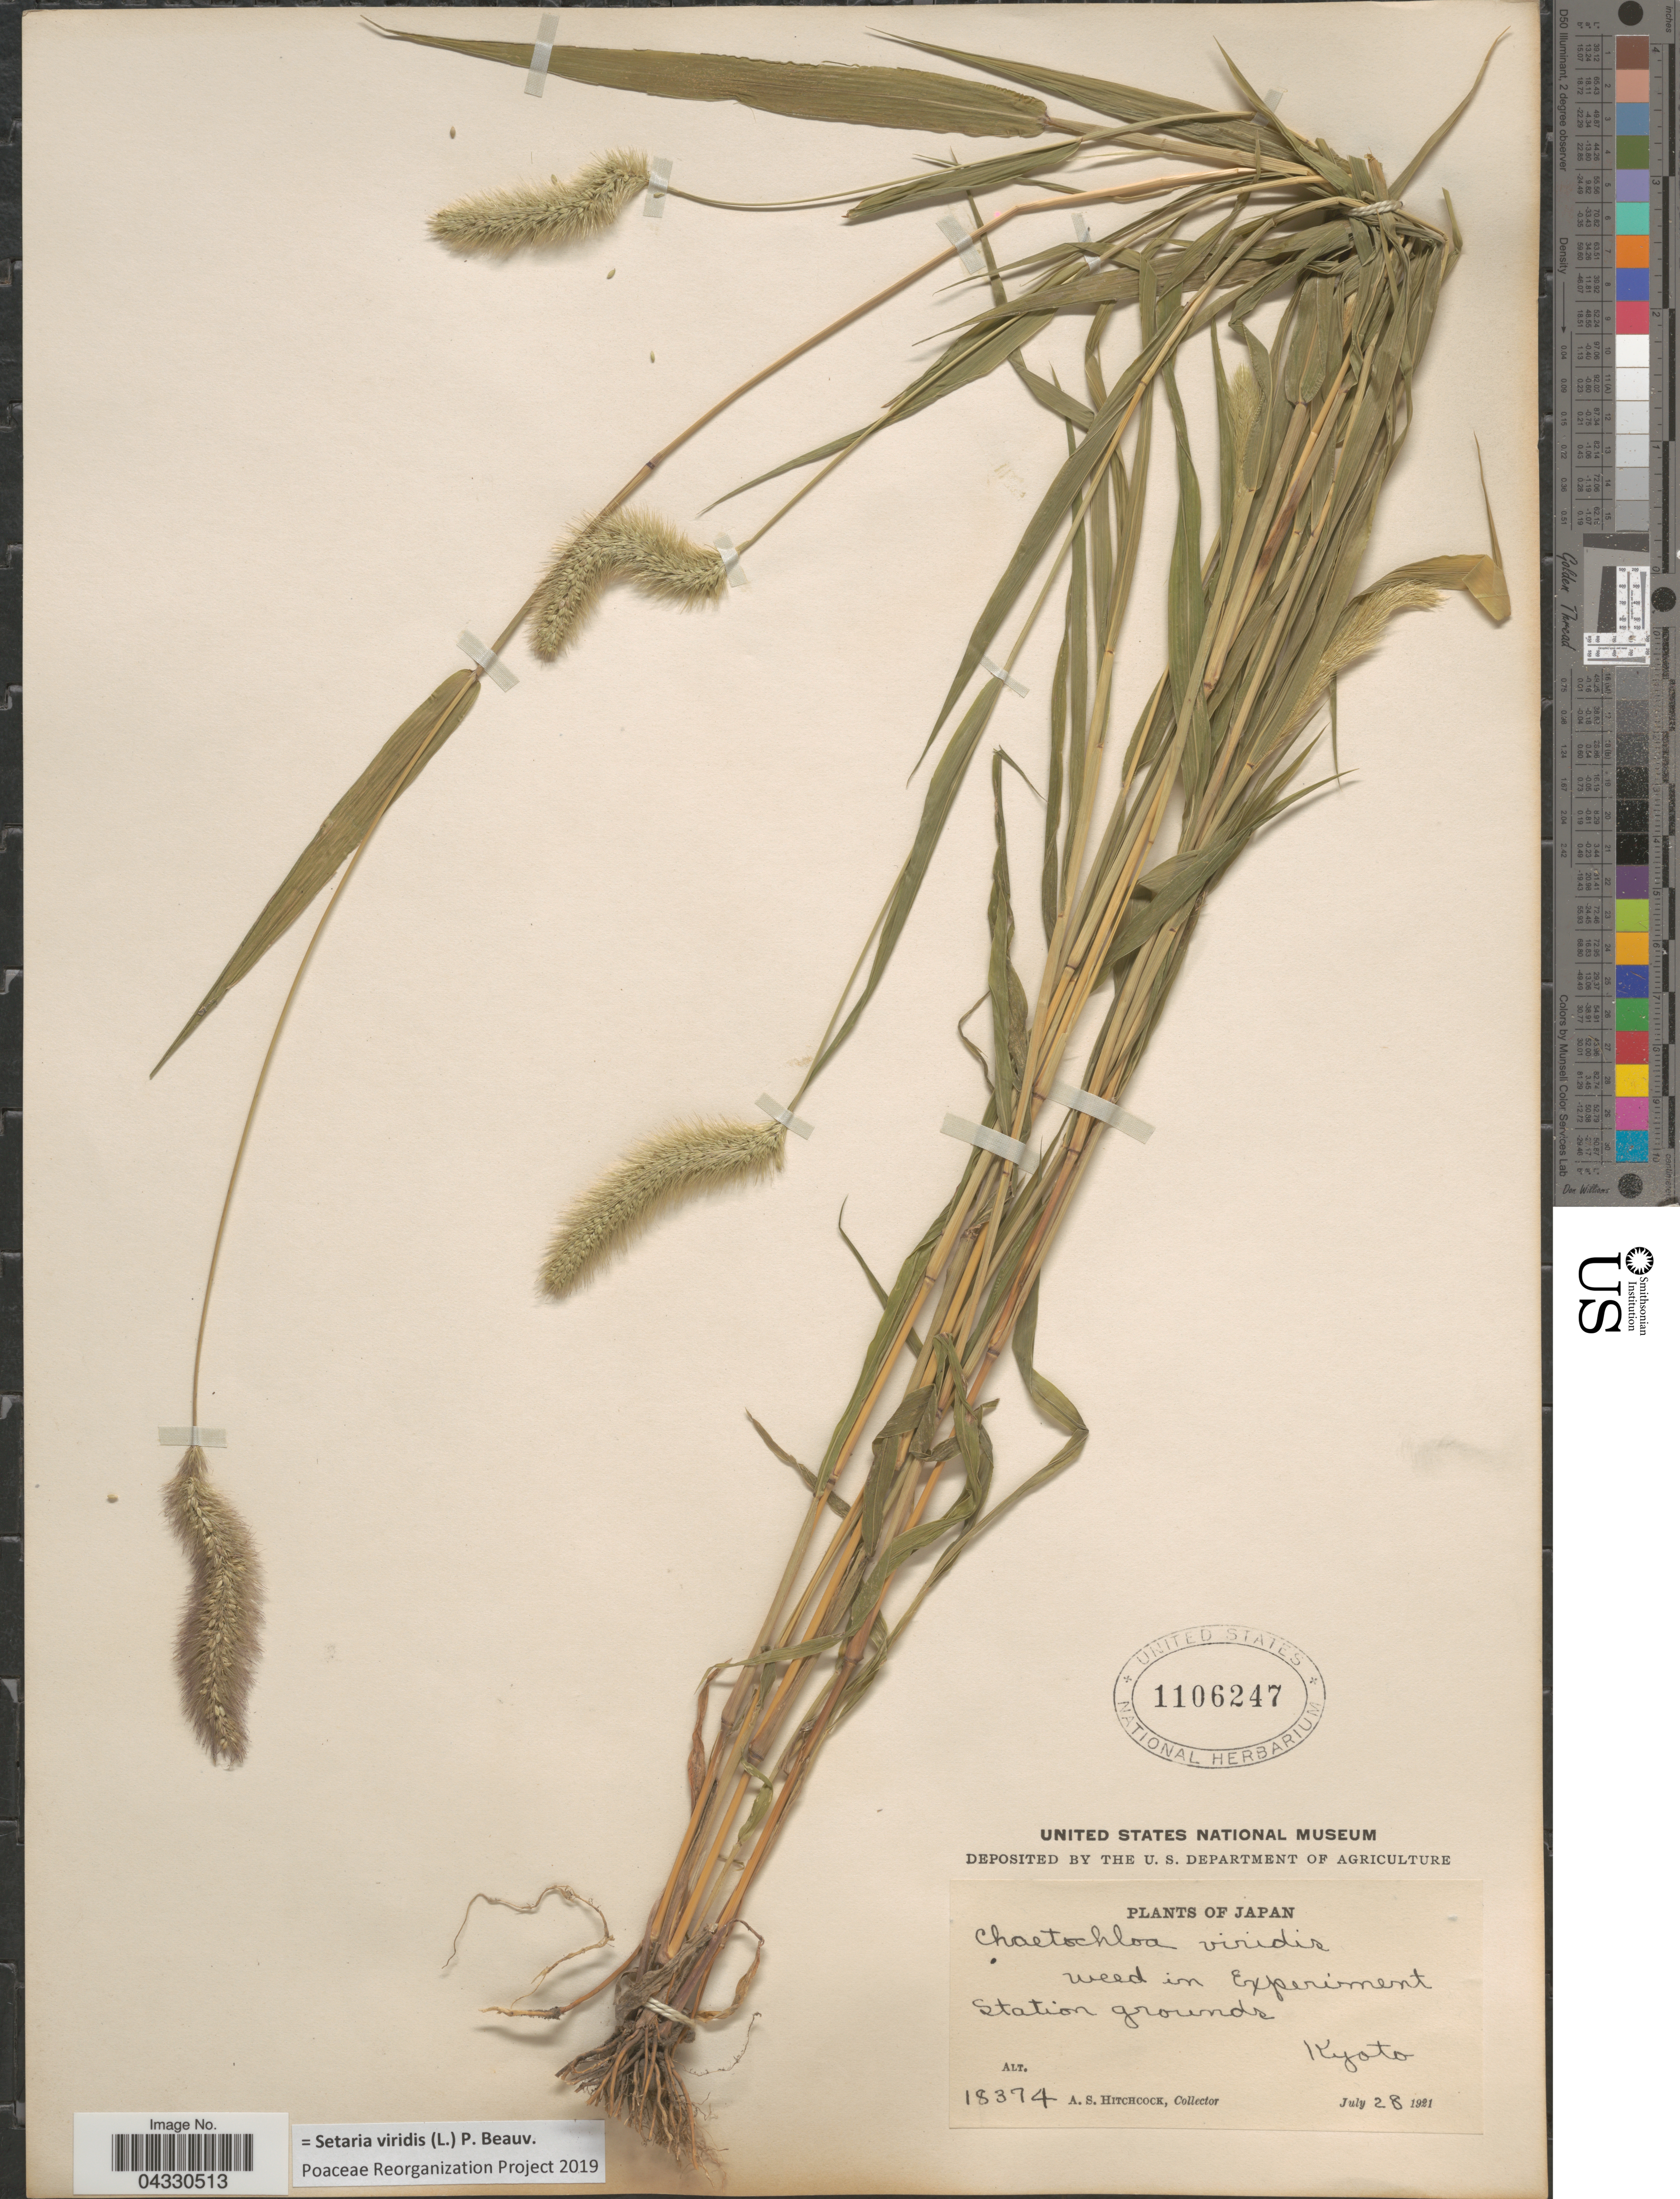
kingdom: Plantae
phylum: Tracheophyta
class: Liliopsida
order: Poales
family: Poaceae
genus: Setaria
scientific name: Setaria viridis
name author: (L.) P. Beauv.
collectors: A. S. Hitchcock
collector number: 18374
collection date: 1921-07-28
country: Japan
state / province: Kyoto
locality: Weed in Experiment Station grounds. Kyoto.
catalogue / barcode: US 1106247